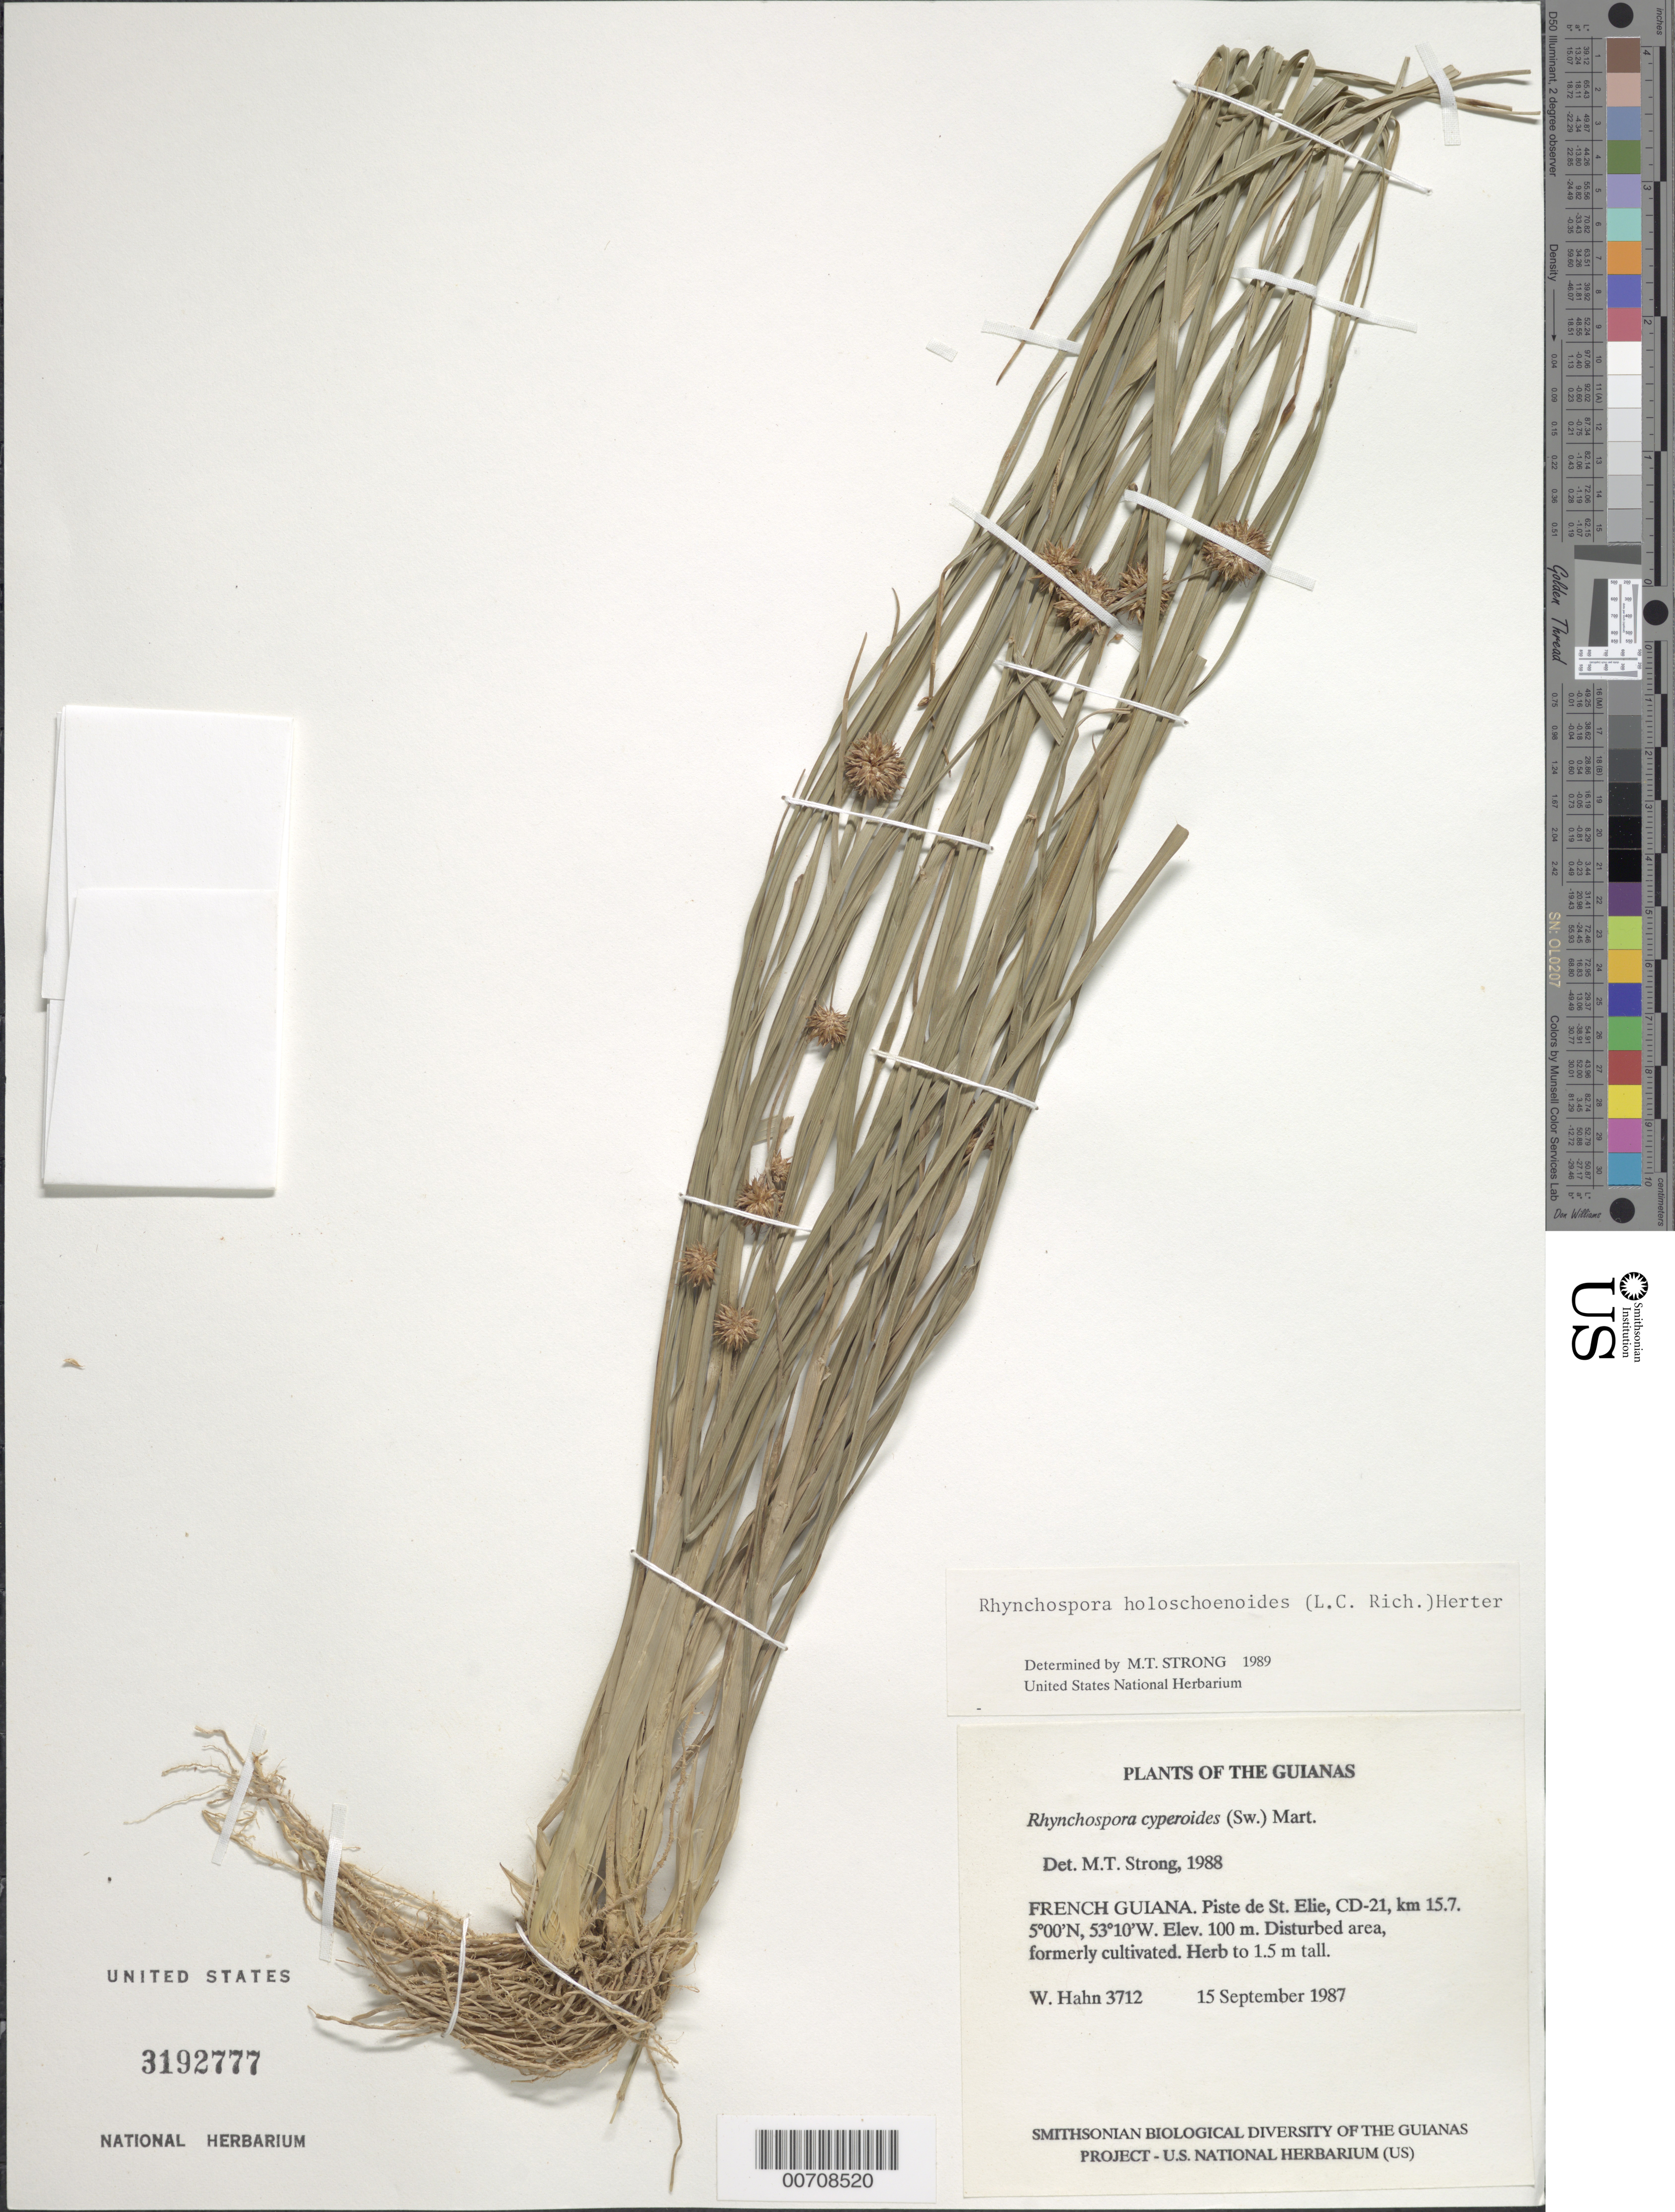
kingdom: Plantae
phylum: Tracheophyta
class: Liliopsida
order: Poales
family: Cyperaceae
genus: Rhynchospora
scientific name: Rhynchospora holoschoenoides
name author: (Rich.) Herter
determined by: Strong, M. T., (US), Smithsonian Institution - National Museum of Natural History (UNITED STATES)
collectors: W. Hahn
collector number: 3712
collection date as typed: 15 September 1987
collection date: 1987-09-15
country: French Guiana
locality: Piste de St. Elie, CD-21, km 15.7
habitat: Disturbed area, formerly cultivated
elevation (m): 100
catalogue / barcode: US 3192777